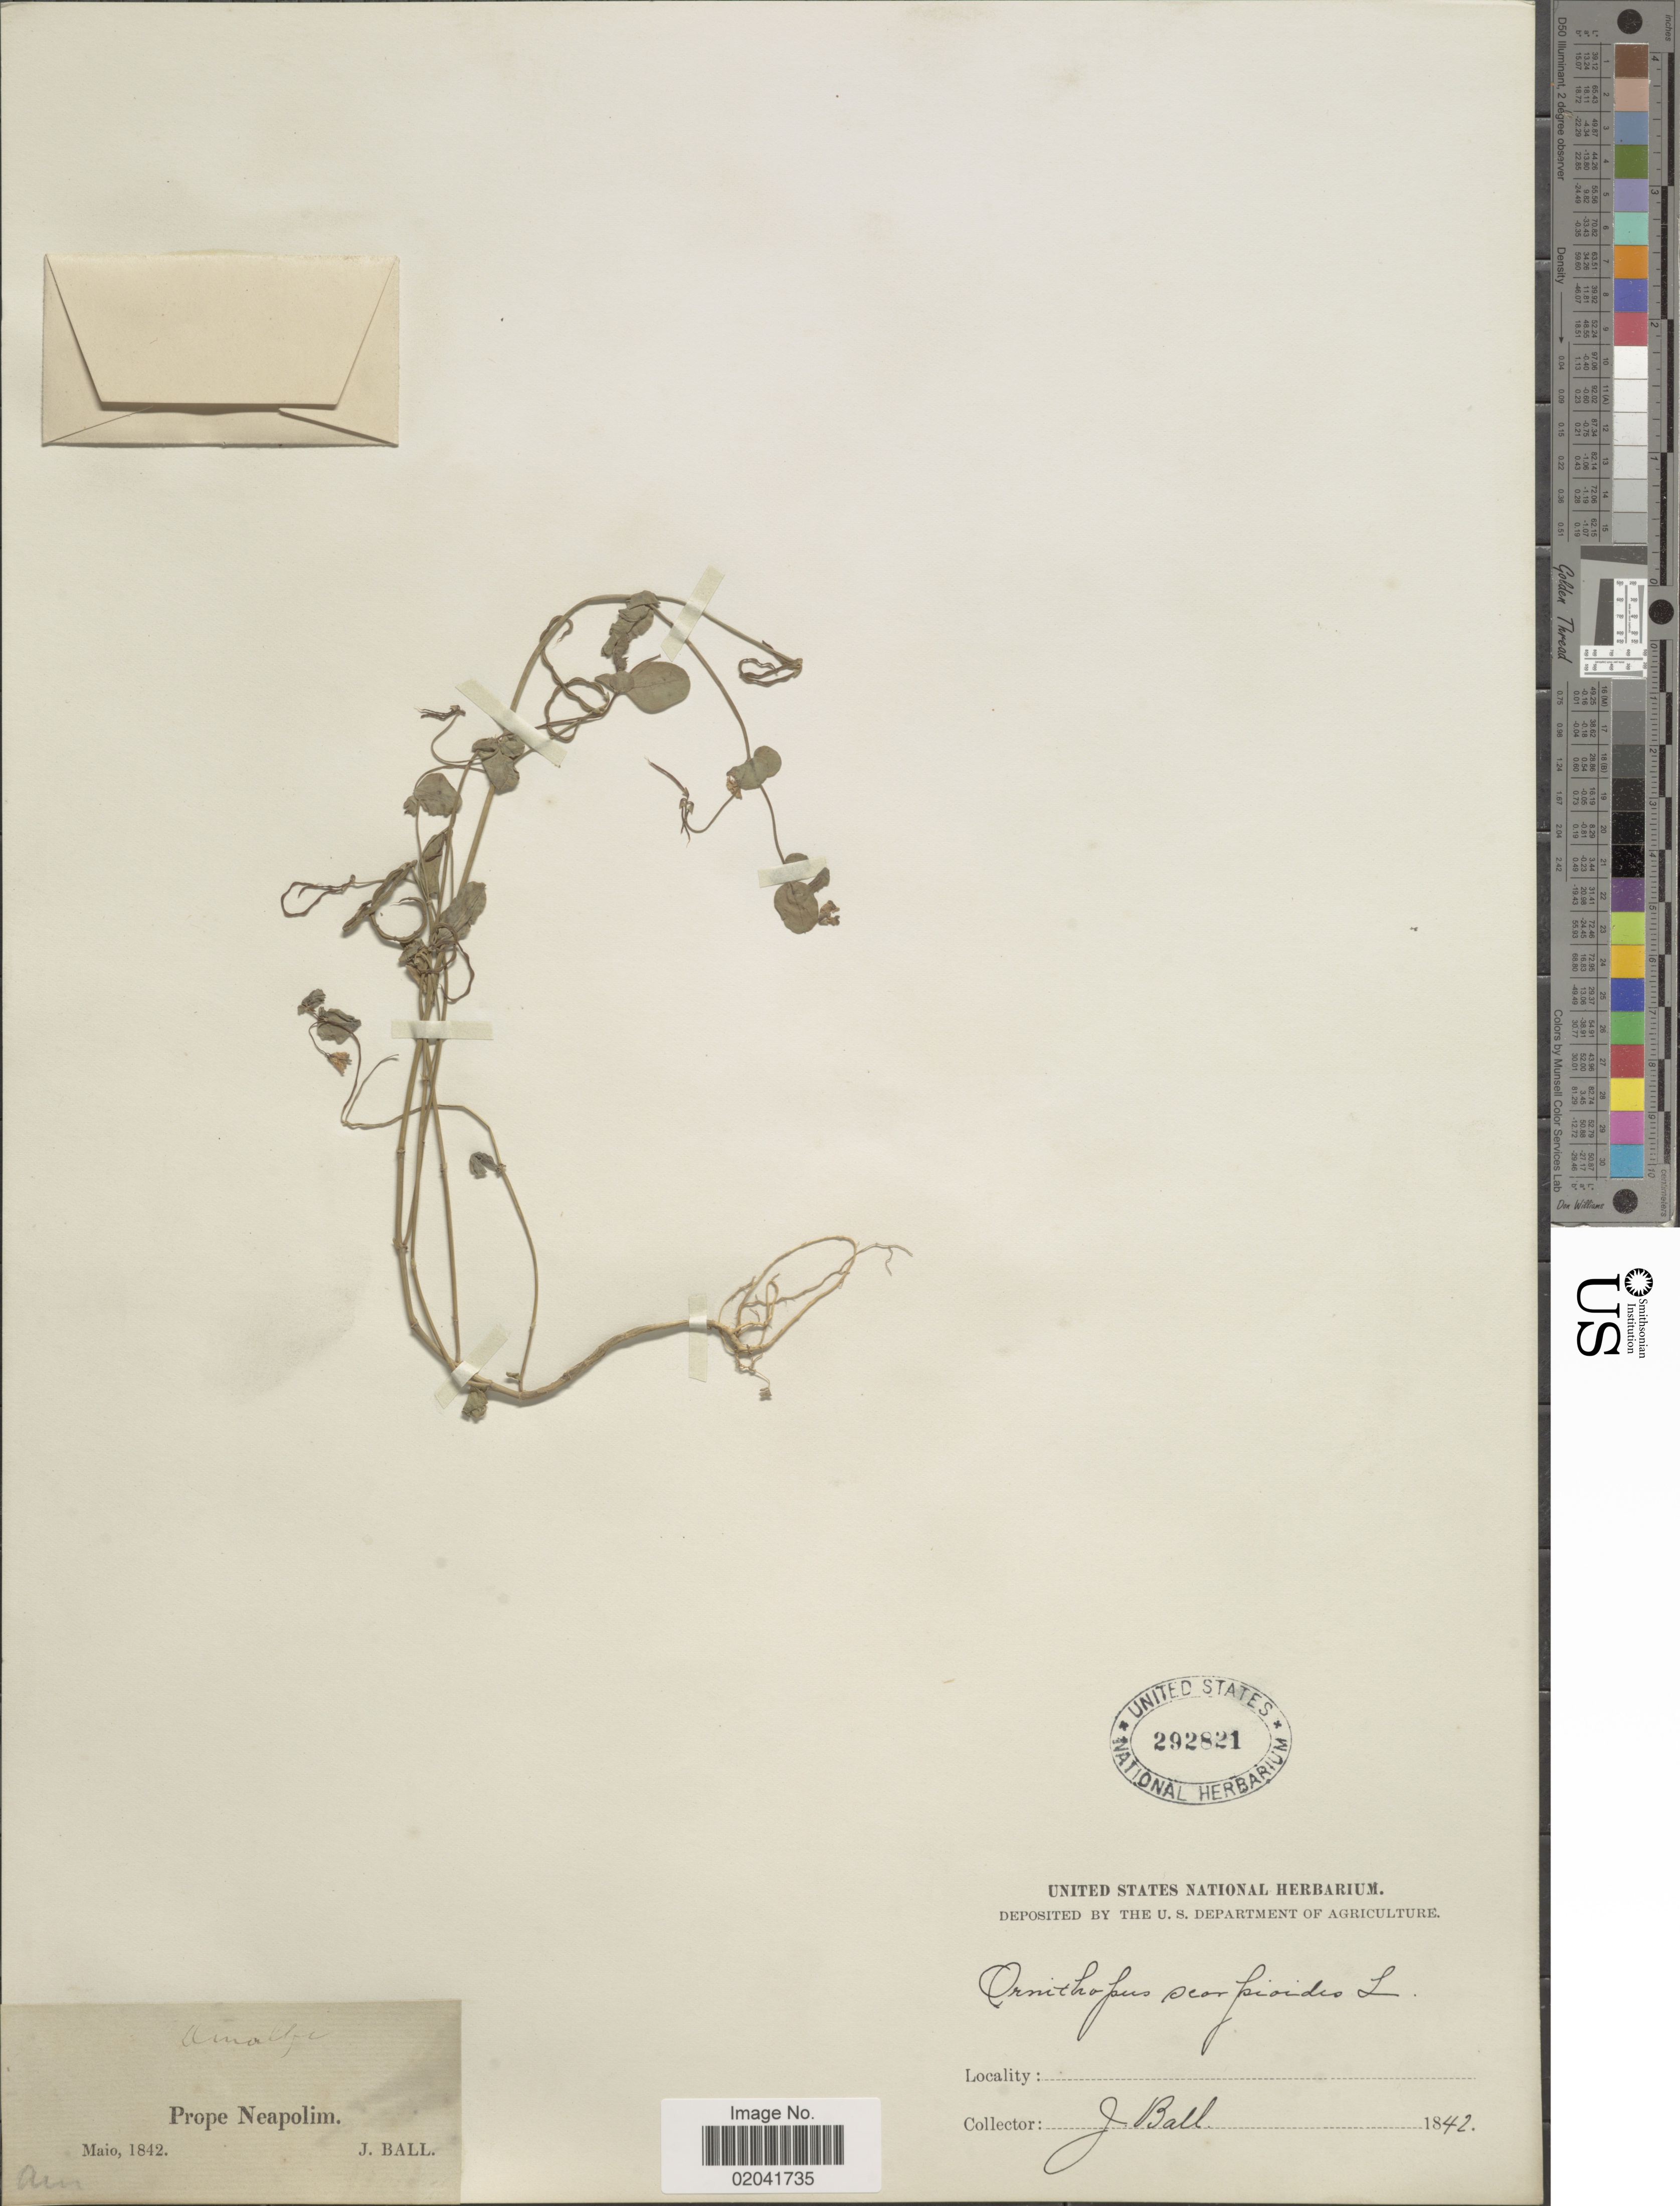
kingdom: Plantae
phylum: Tracheophyta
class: Magnoliopsida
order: Fabales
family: Fabaceae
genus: Ornithopus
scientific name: Ornithopus scorpioides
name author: L.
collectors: J. Ball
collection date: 1842-05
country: Italy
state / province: Campania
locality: Prope Neapolim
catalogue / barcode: US 292821